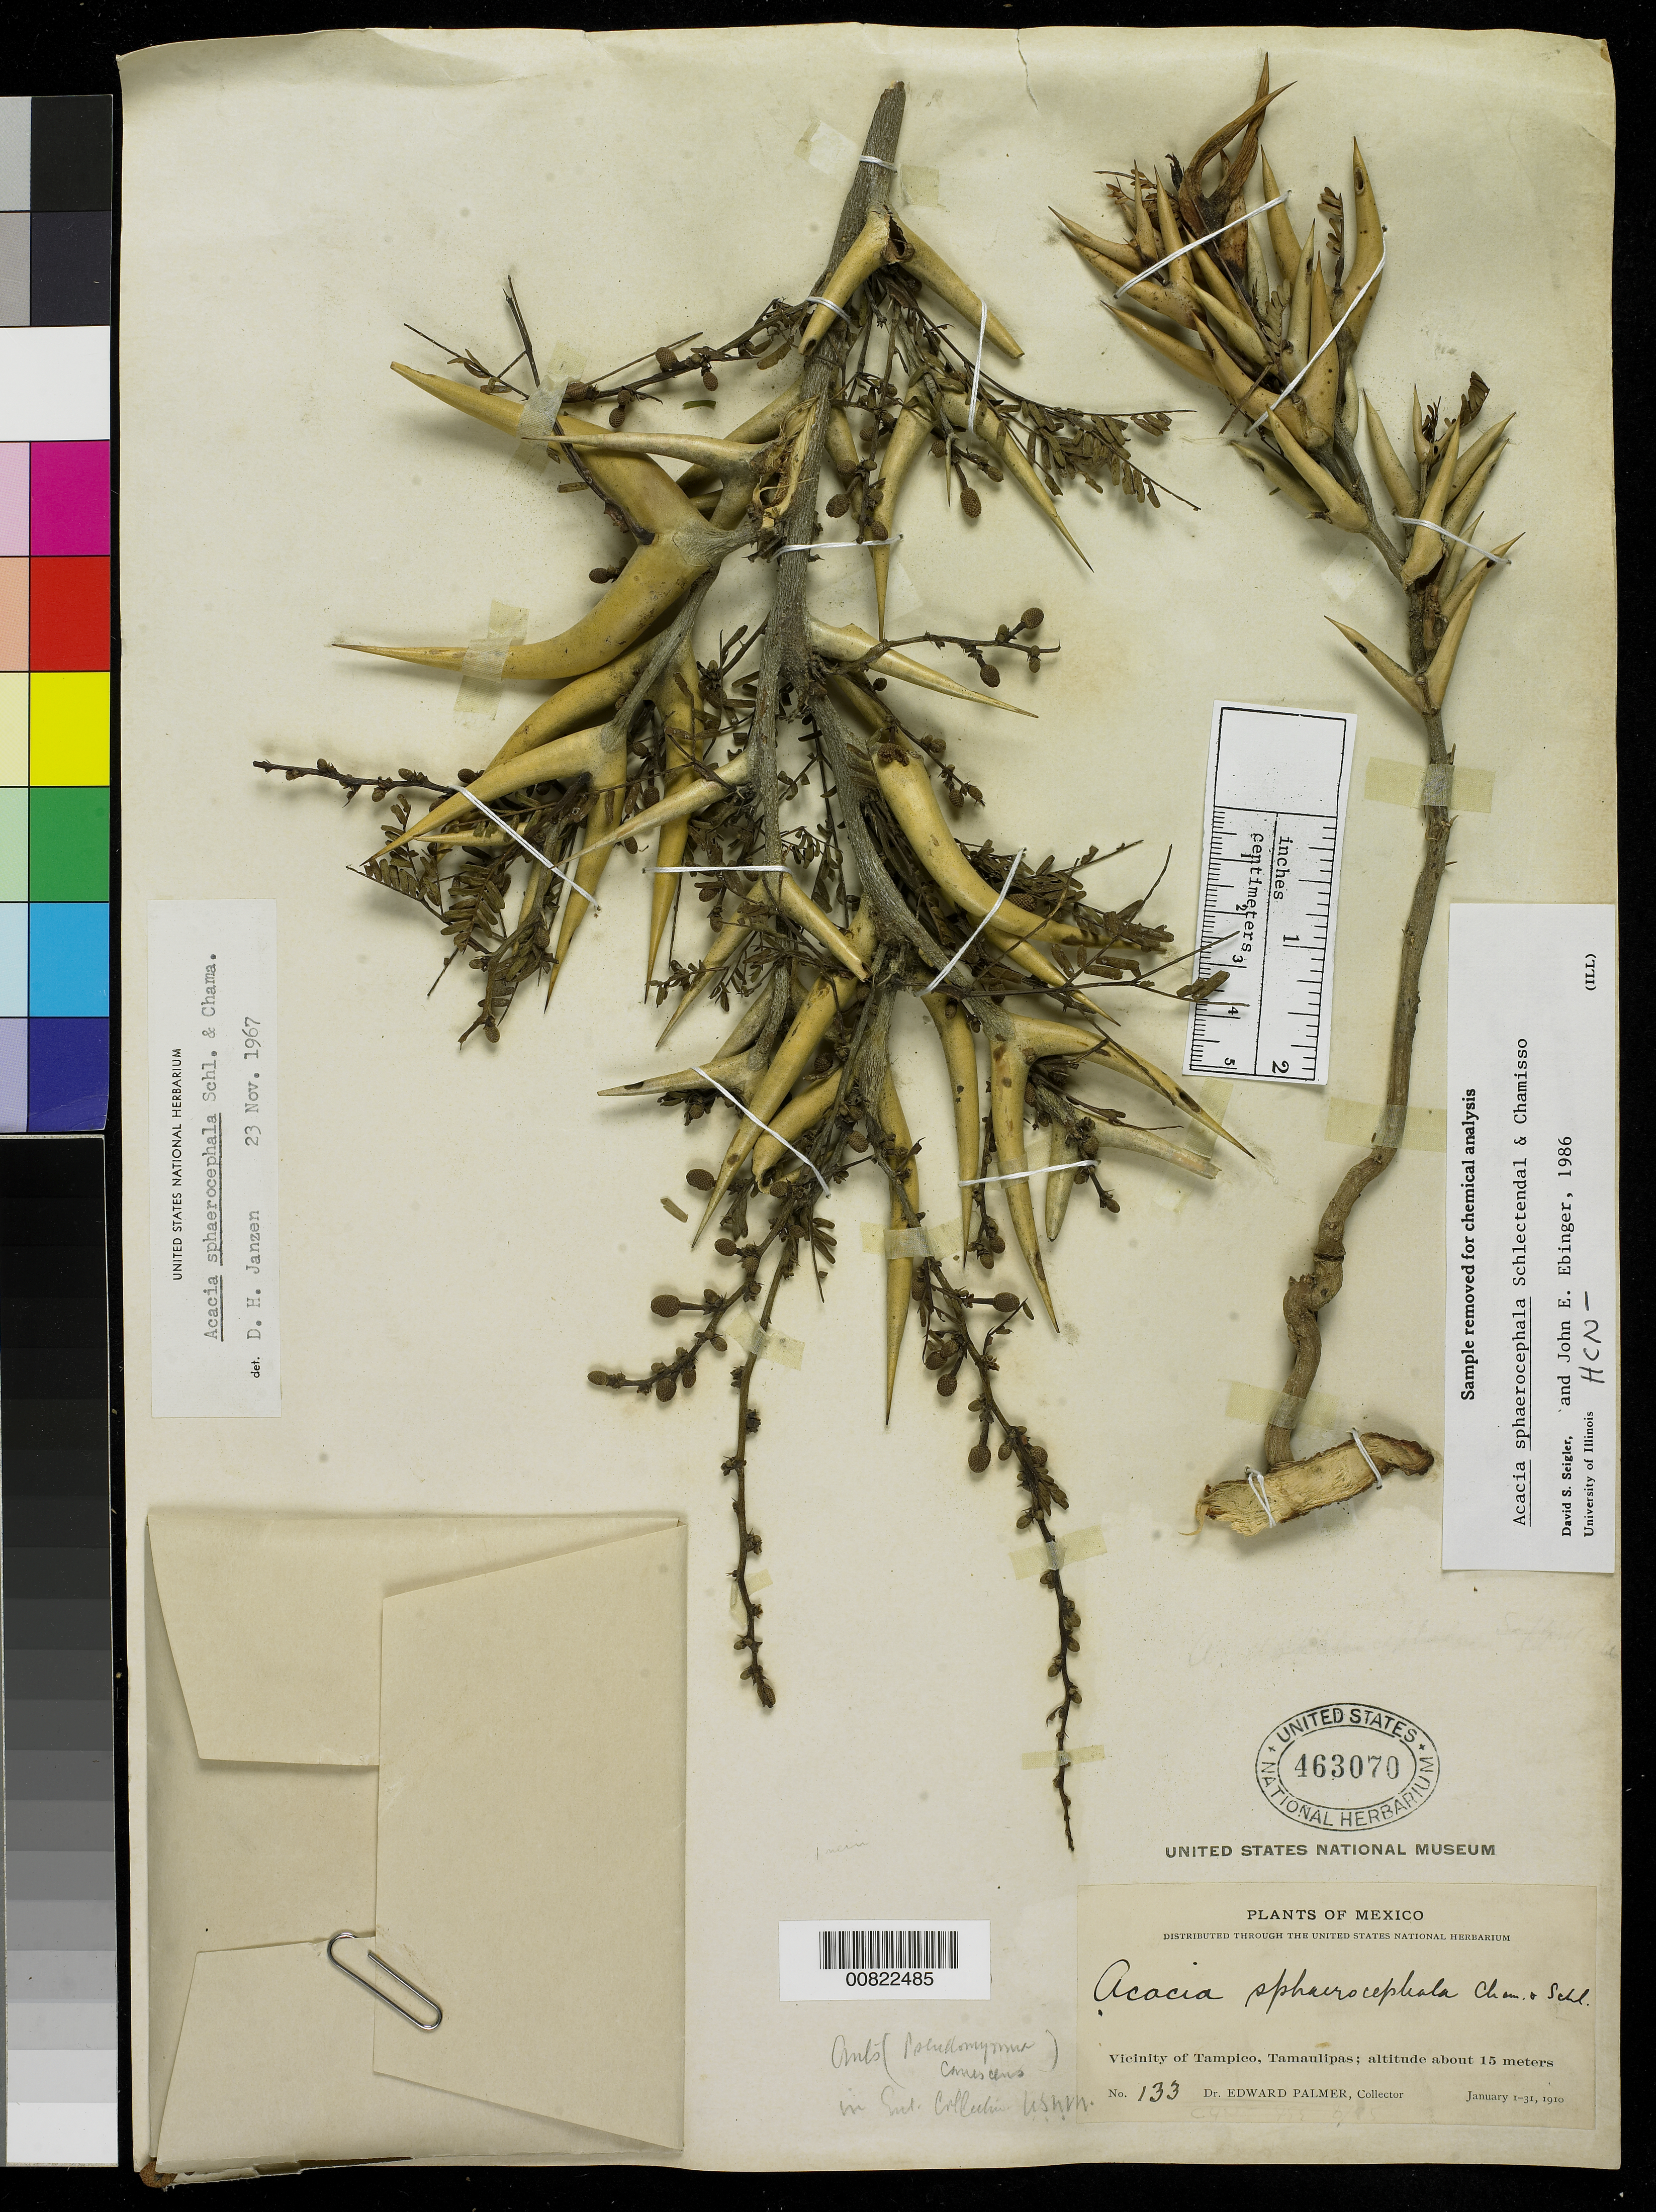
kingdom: Plantae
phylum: Tracheophyta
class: Magnoliopsida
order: Fabales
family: Fabaceae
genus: Vachellia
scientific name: Vachellia sphaerocephala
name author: (Cham. & Schltdl.) Seigler & Ebinger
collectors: E. Palmer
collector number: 133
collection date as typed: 01 Jan 1910 to 31 Jan 1910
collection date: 1910-01-01/1910-01-31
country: Mexico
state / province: Tamaulipas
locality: Vicinity of Tampico, Tamaulipas.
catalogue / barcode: US 463070